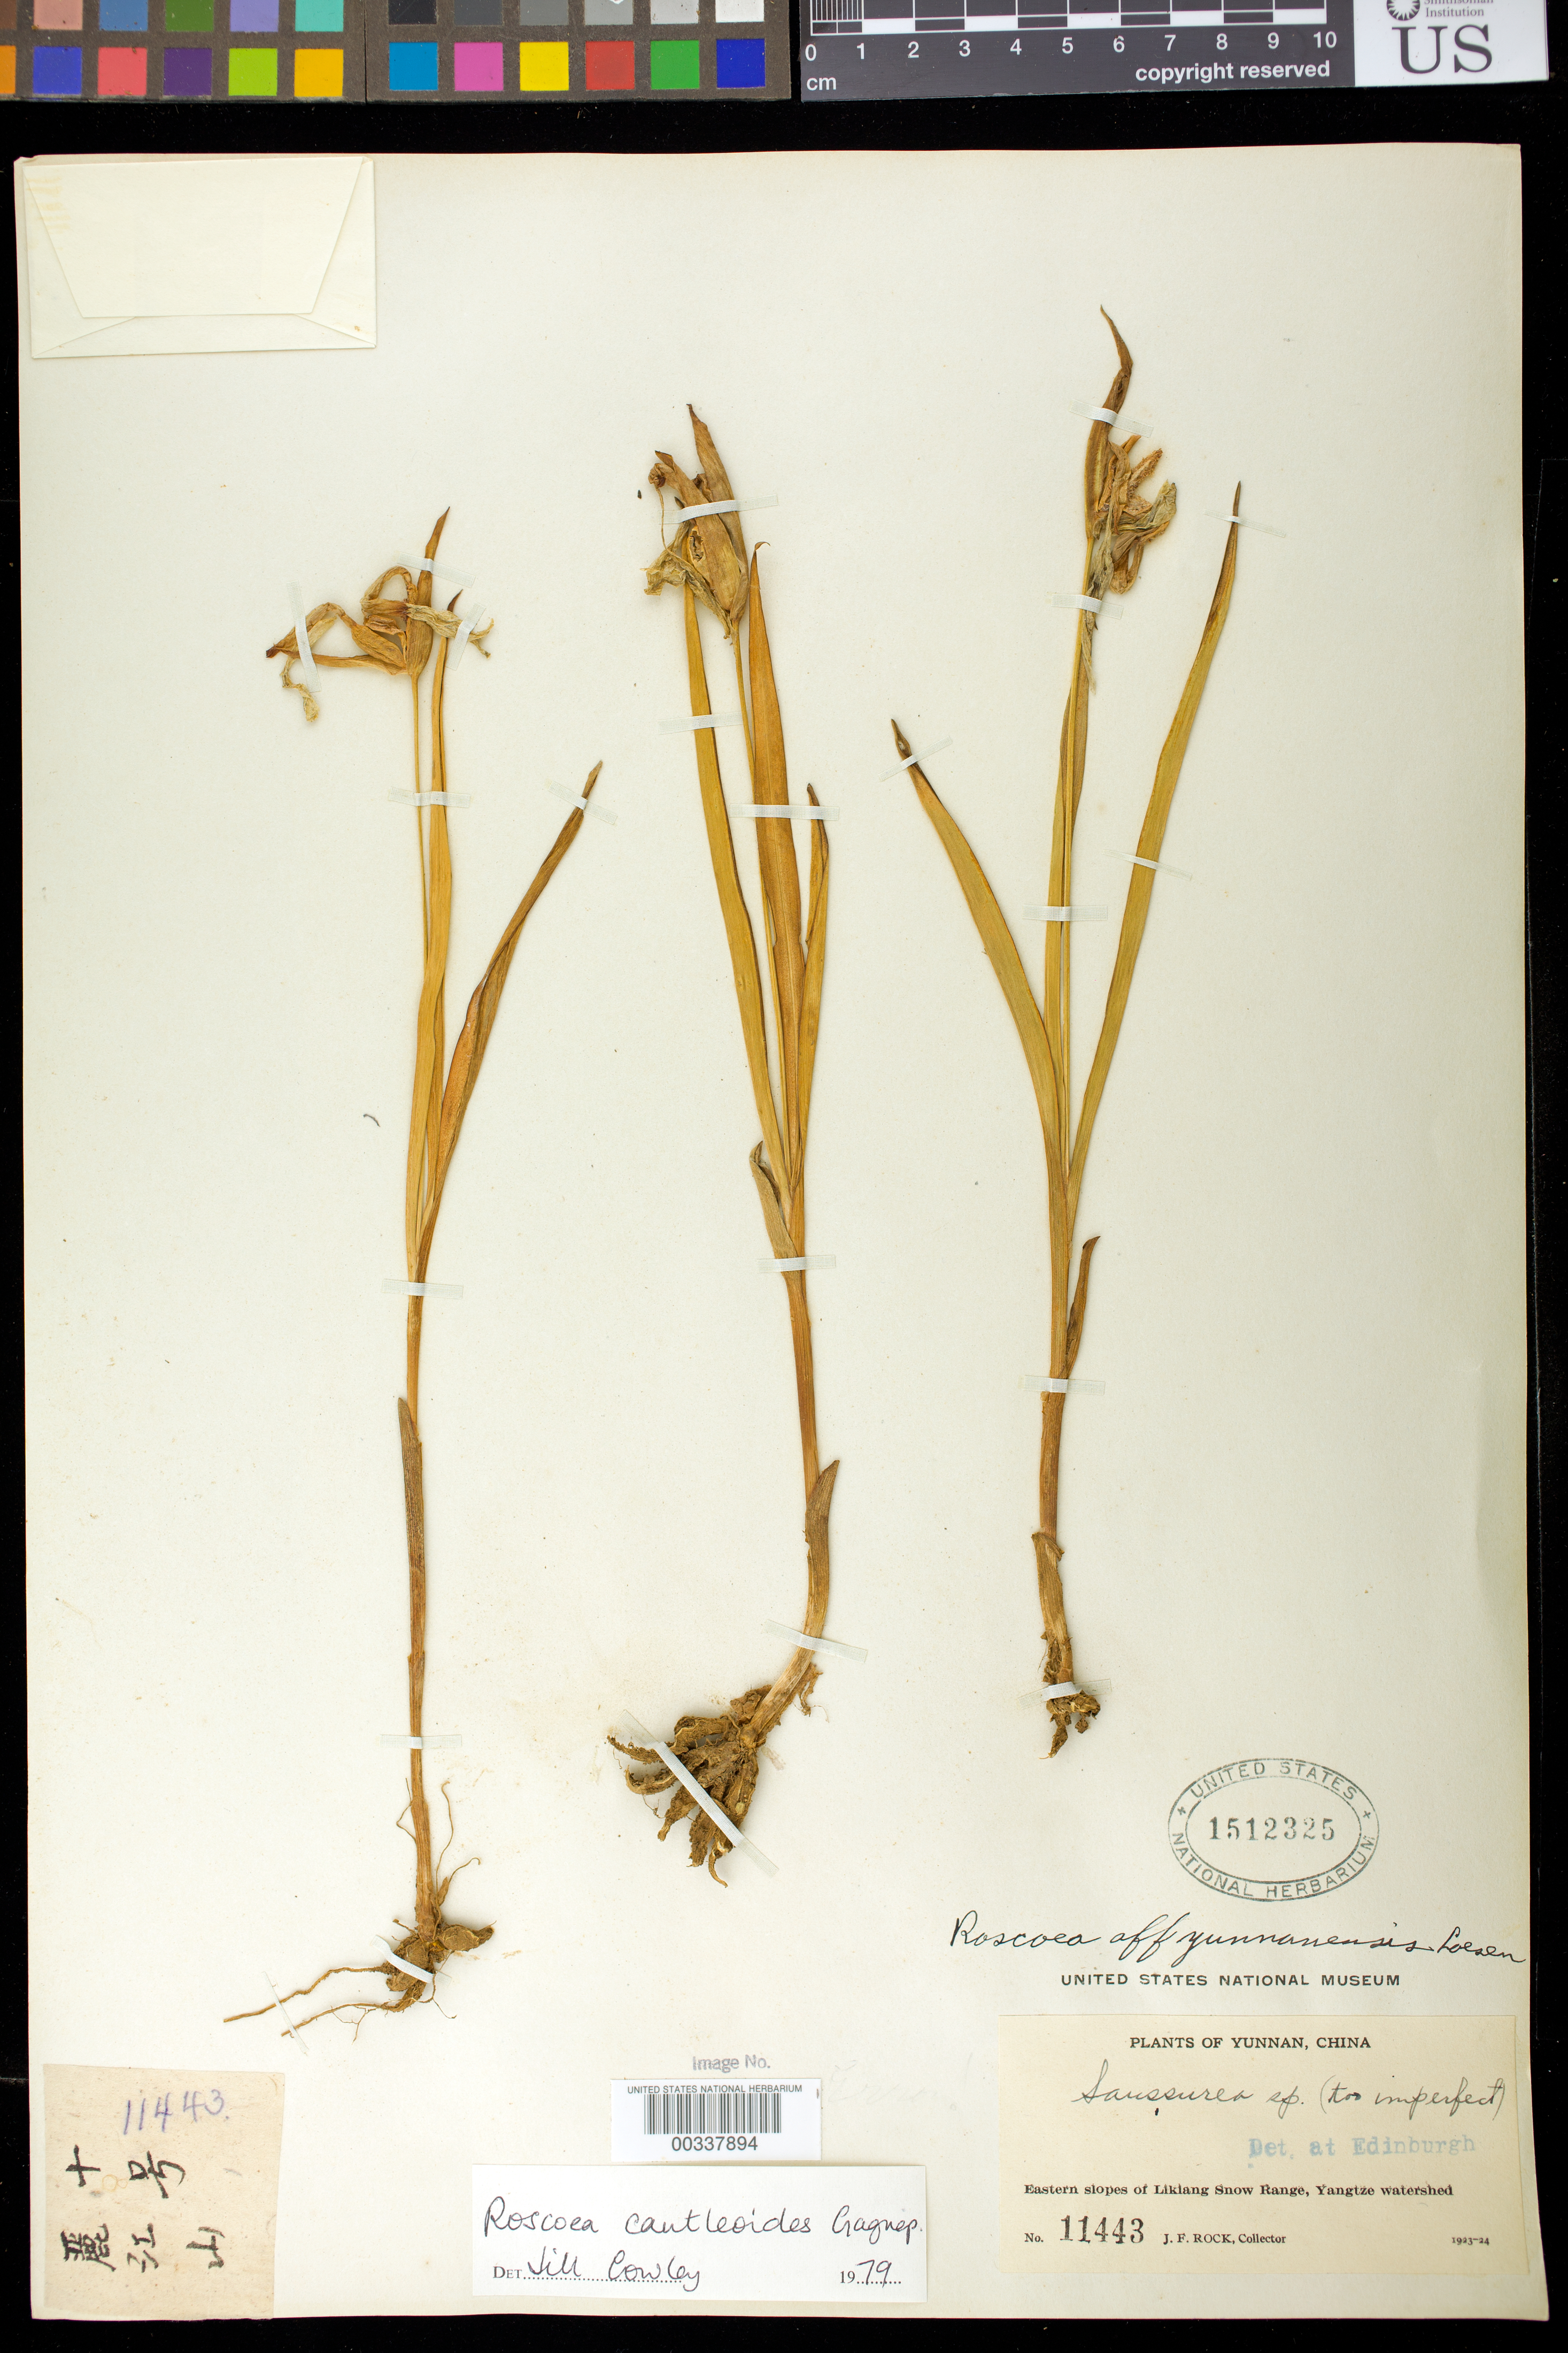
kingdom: Plantae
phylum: Tracheophyta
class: Liliopsida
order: Zingiberales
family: Zingiberaceae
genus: Roscoea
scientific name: Roscoea cautleoides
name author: Gagnep.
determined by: Cowley, J.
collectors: J. F. Rock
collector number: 11443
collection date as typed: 1923 to -- -- 1924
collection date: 1923/1924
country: China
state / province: Yunnan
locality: Eastern slopes of Likiang snow range, yangtze watershed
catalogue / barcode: US 1512325